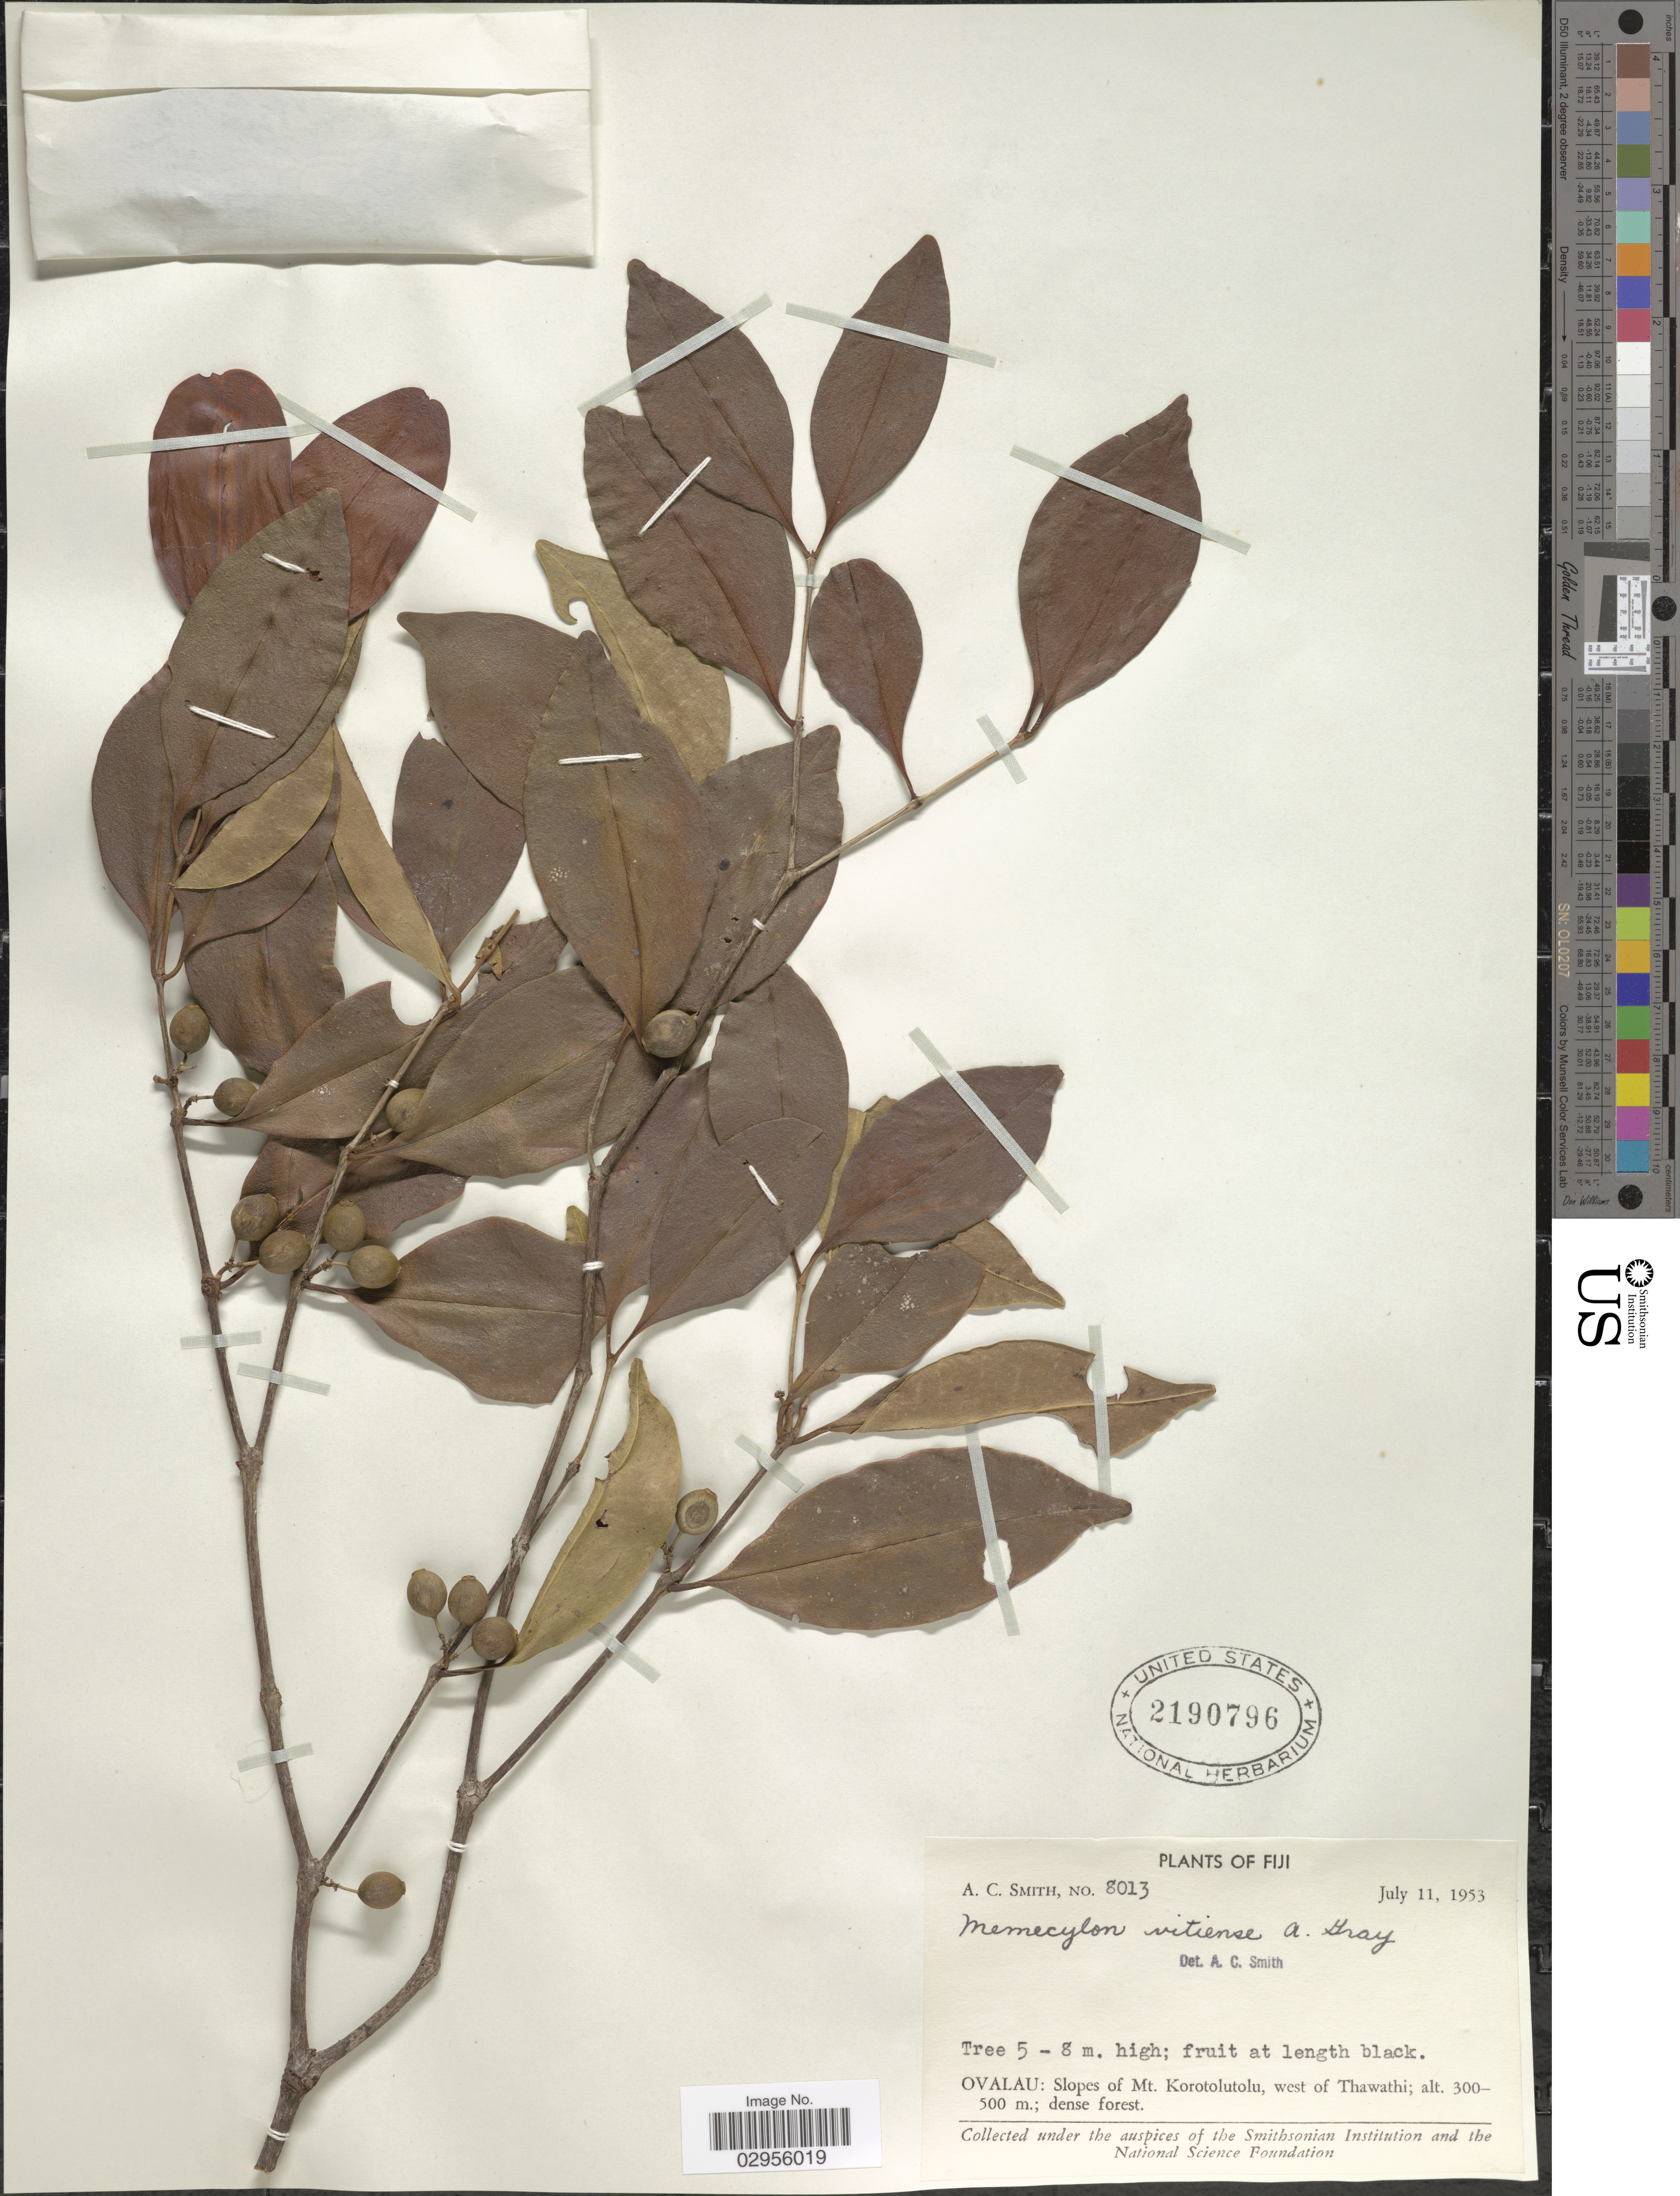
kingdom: Plantae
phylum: Tracheophyta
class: Magnoliopsida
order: Myrtales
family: Melastomataceae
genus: Memecylon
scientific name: Memecylon vitiense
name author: A. Gray in Wilkes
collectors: A. C. Smith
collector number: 8013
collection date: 1953-07-11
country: Fiji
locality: Ovalau: Slopes of Mt. Korotolutolu, west of Thawathi.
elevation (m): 300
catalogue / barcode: US 2190796